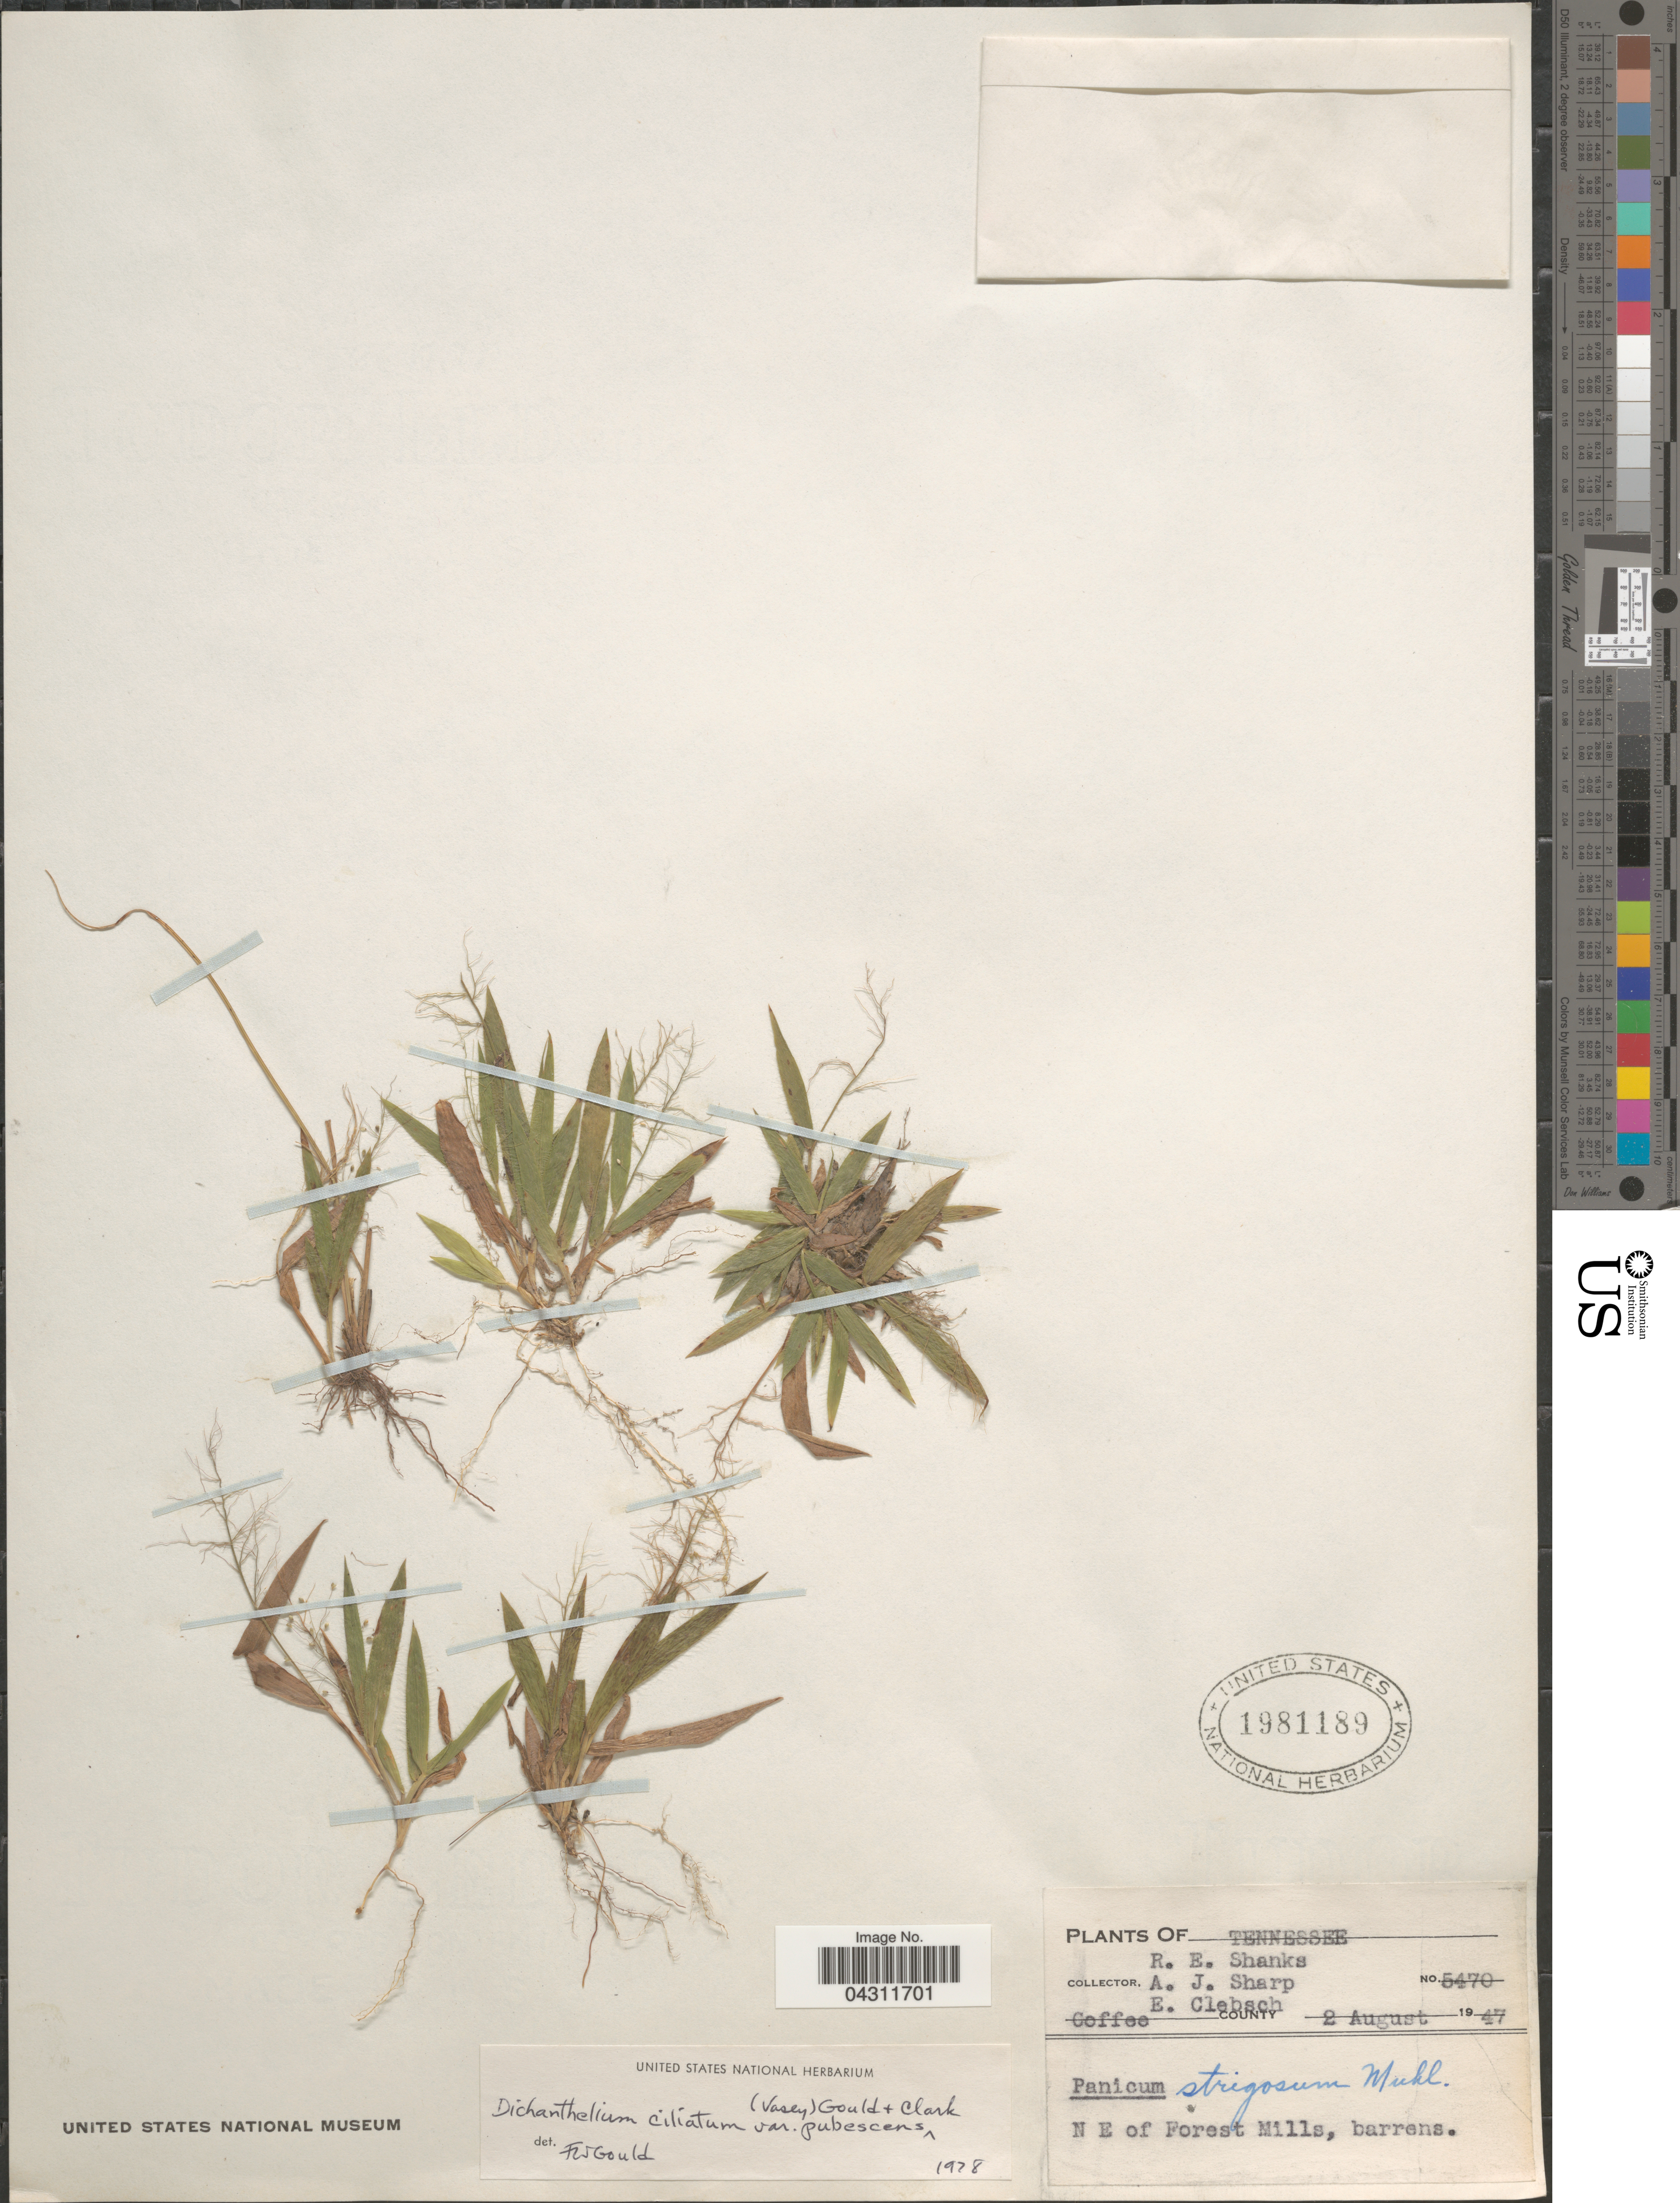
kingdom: Plantae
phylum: Tracheophyta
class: Liliopsida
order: Poales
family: Poaceae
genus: Dichanthelium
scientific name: Dichanthelium strigosum var. glabrescens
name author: (Griseb.) Freckmann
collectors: R. Shanks, A. J. Sharp & E. Clebsch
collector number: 5470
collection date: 1947-08-02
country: United States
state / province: Tennessee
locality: Coffee County. N E of Forest Mills, barrens.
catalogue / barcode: US 1981189